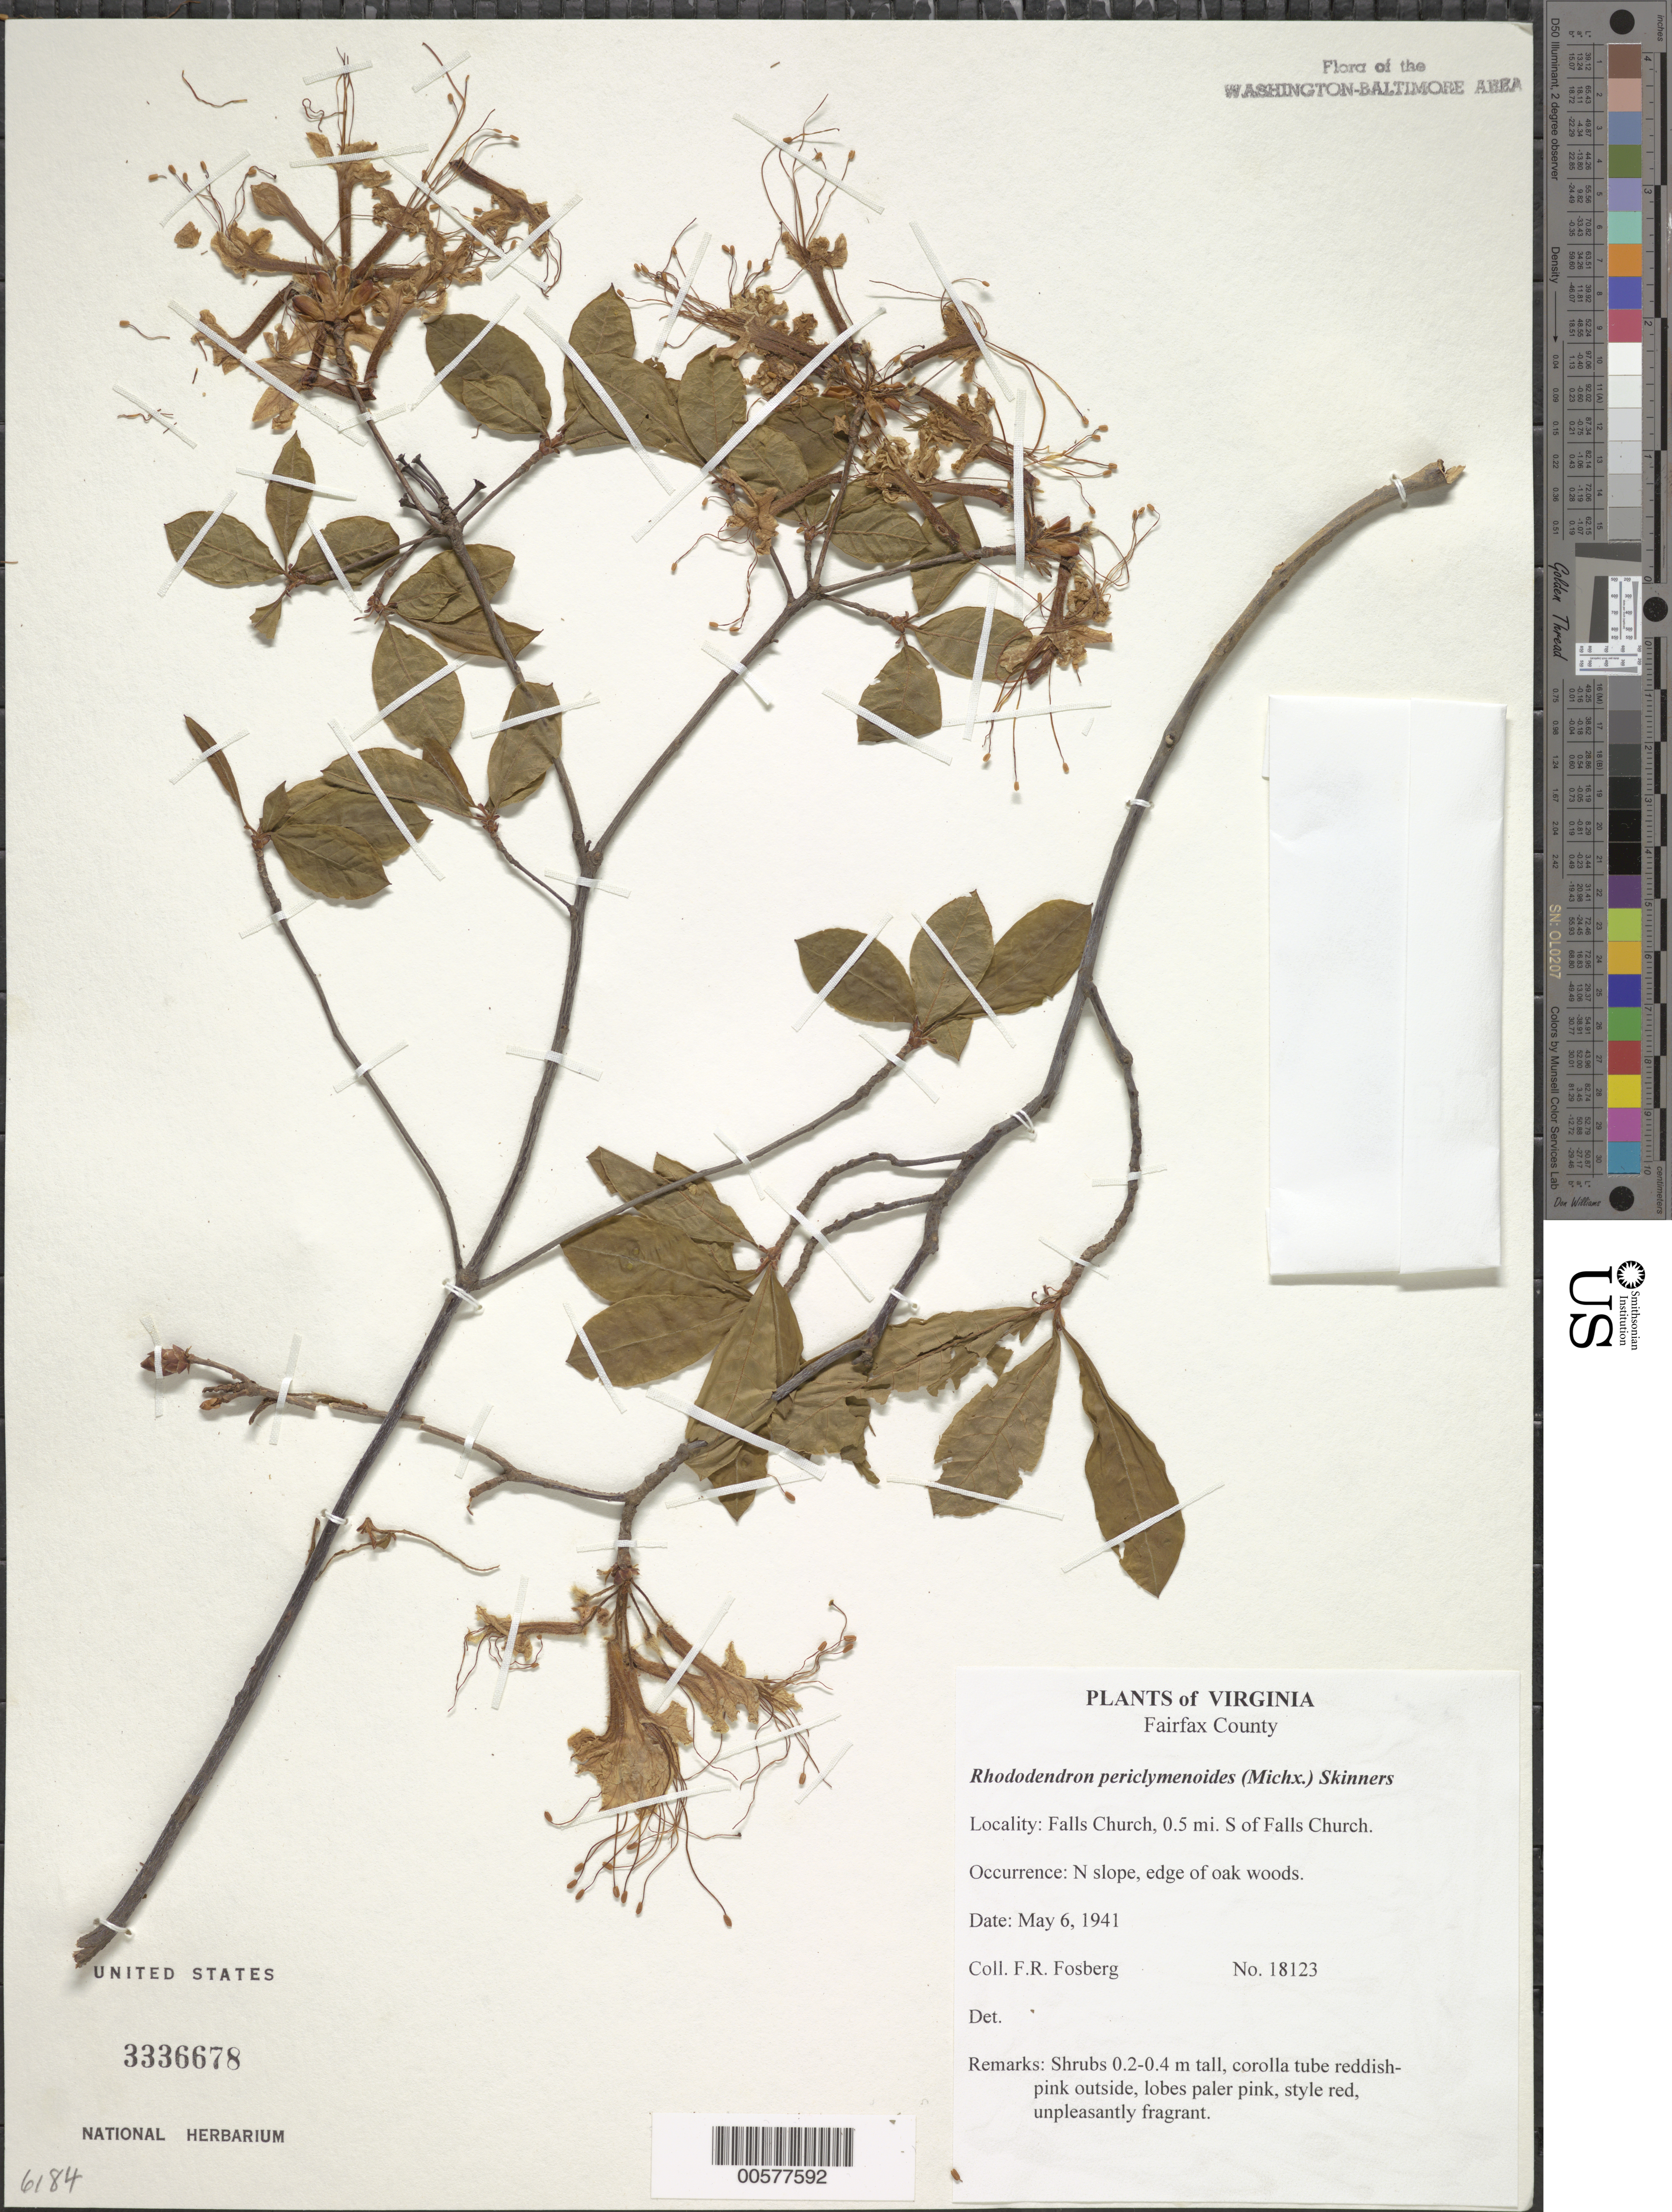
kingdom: Plantae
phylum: Tracheophyta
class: Magnoliopsida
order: Ericales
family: Ericaceae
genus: Rhododendron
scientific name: Rhododendron periclymenoides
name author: (Michx.) Shinners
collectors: F. R. Fosberg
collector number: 18123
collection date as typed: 06 May 1941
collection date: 1941-05-06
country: United States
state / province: Virginia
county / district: Fairfax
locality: Falls Church, 0.5 mi. S of Falls Church.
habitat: N slope, edge of oak woods.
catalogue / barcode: US 3336678